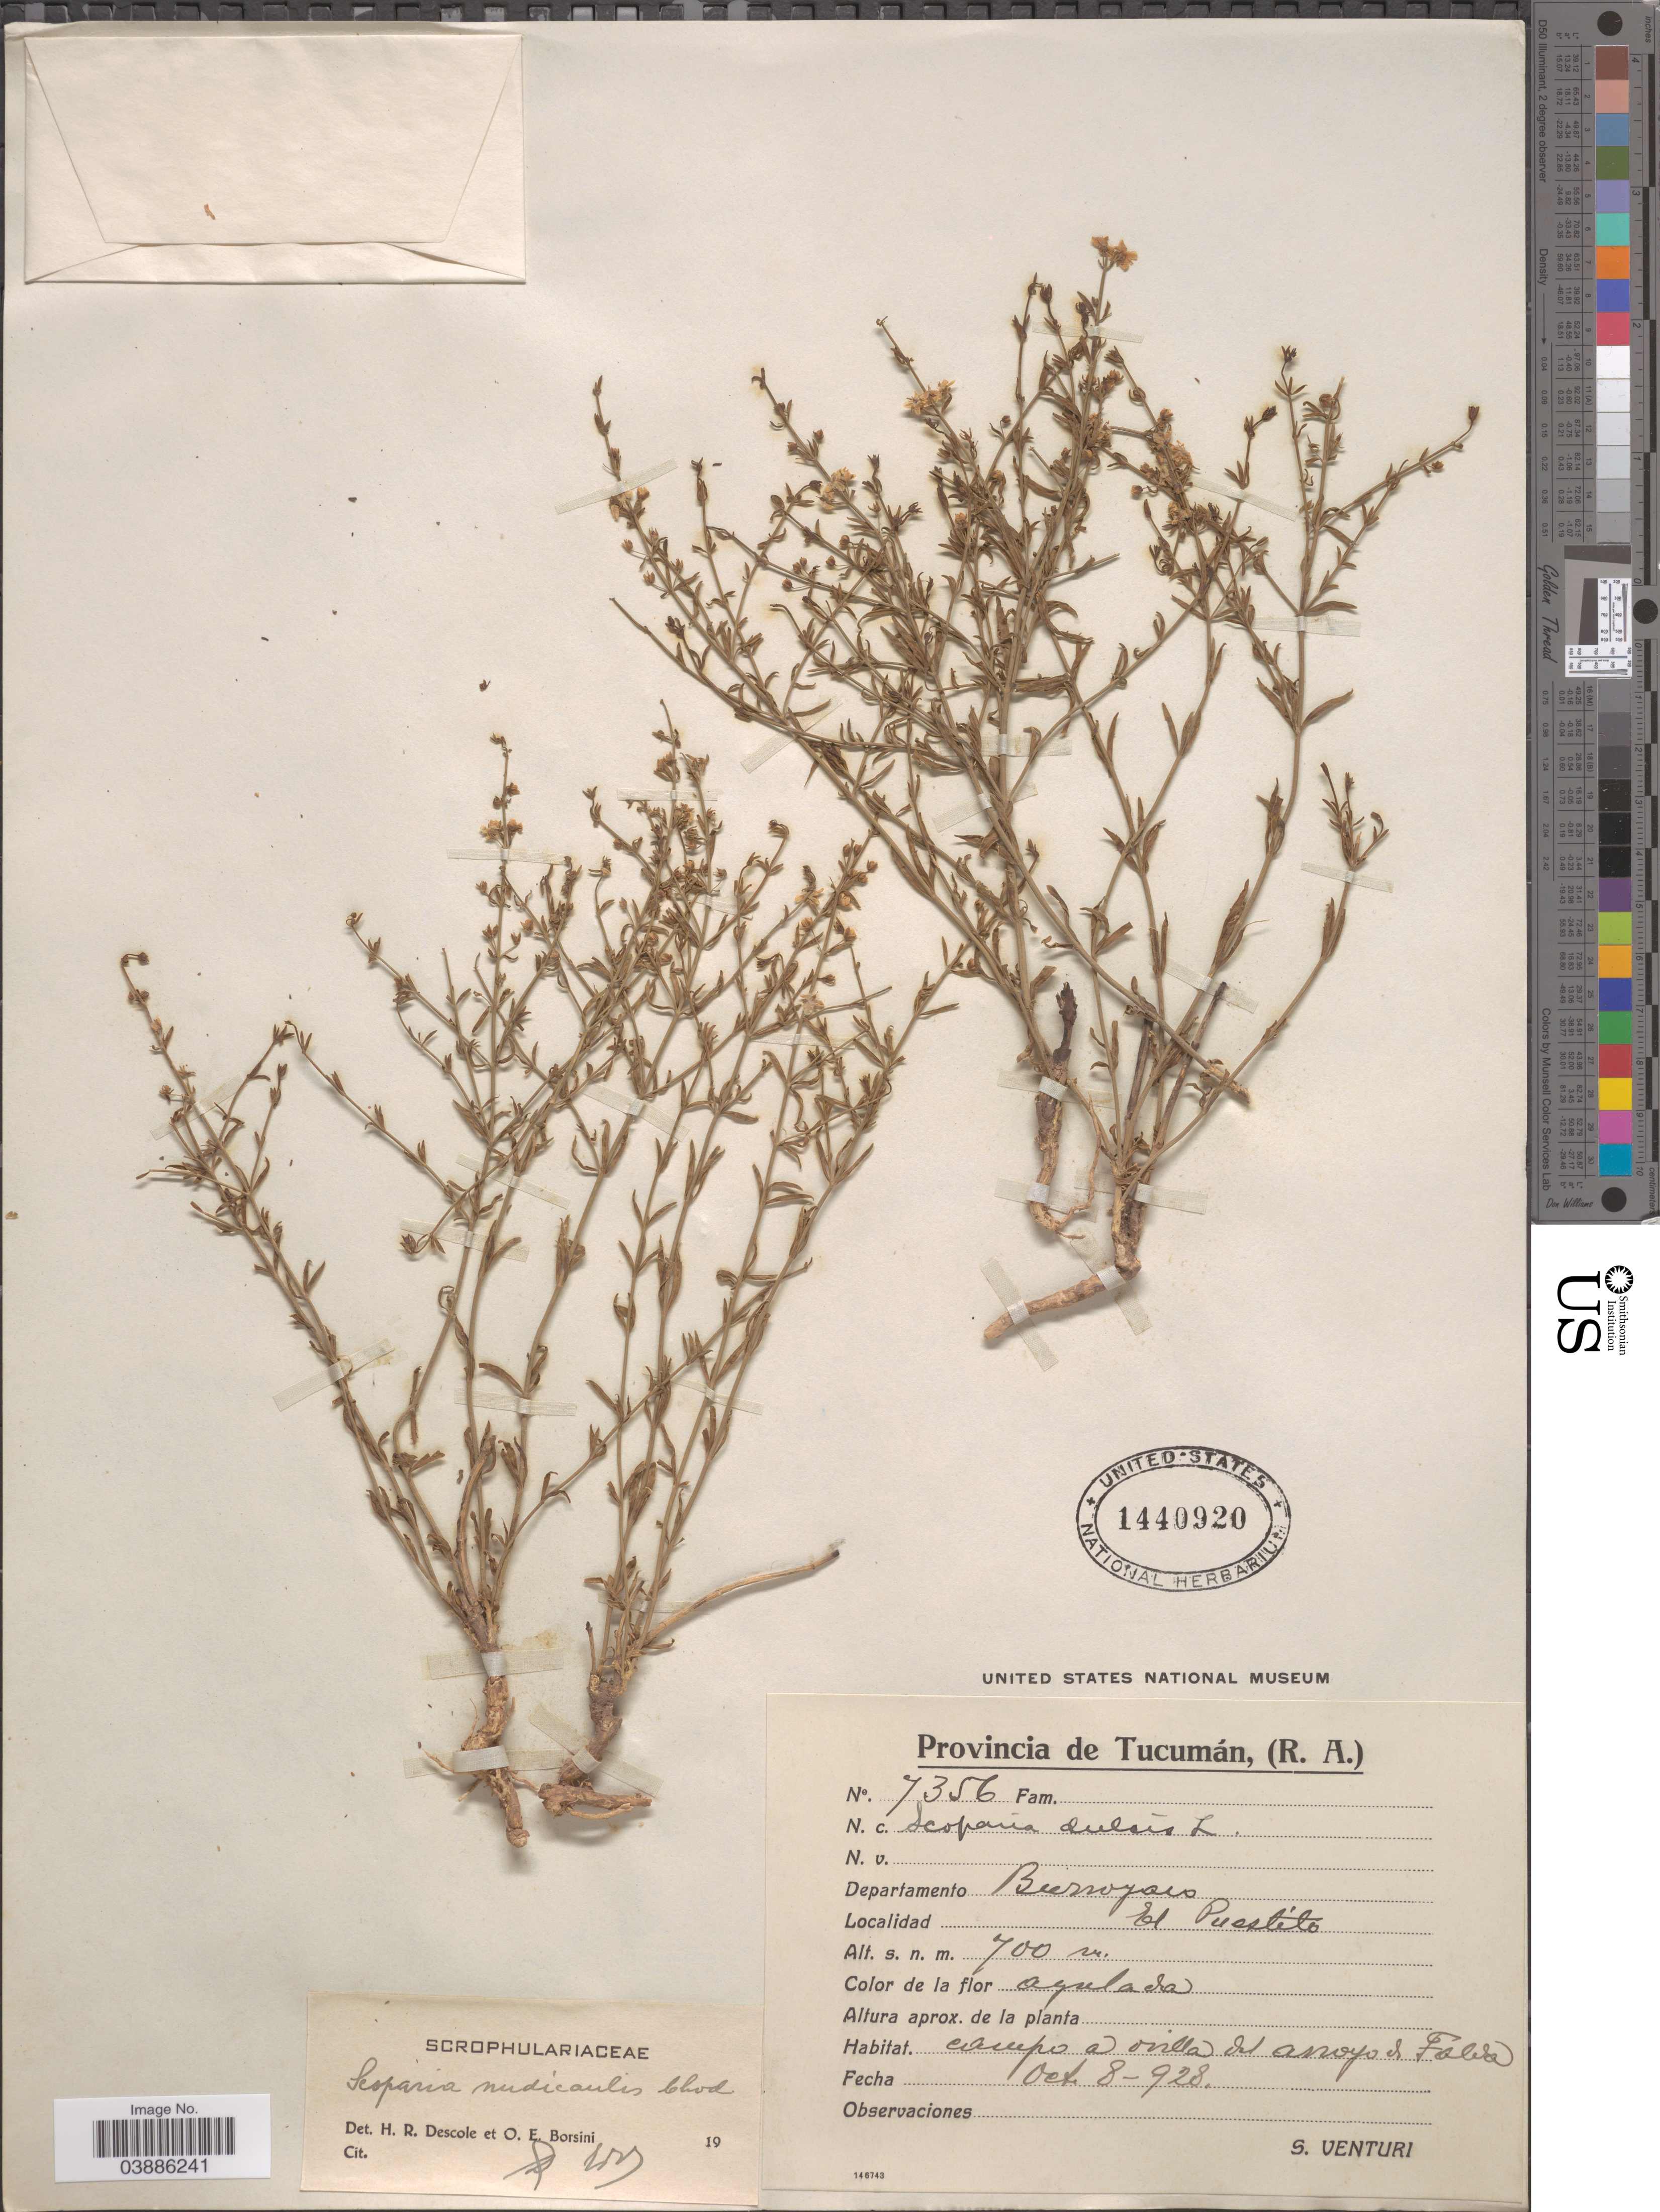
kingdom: Plantae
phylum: Tracheophyta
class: Magnoliopsida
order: Lamiales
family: Plantaginaceae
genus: Scoparia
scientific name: Scoparia nudicaulis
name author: Chodat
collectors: S. Venturi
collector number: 7356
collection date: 1928-10-08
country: Argentina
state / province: Tucuman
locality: Departamento Burruyacú. El Puestito.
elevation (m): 700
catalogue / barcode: US 1440920